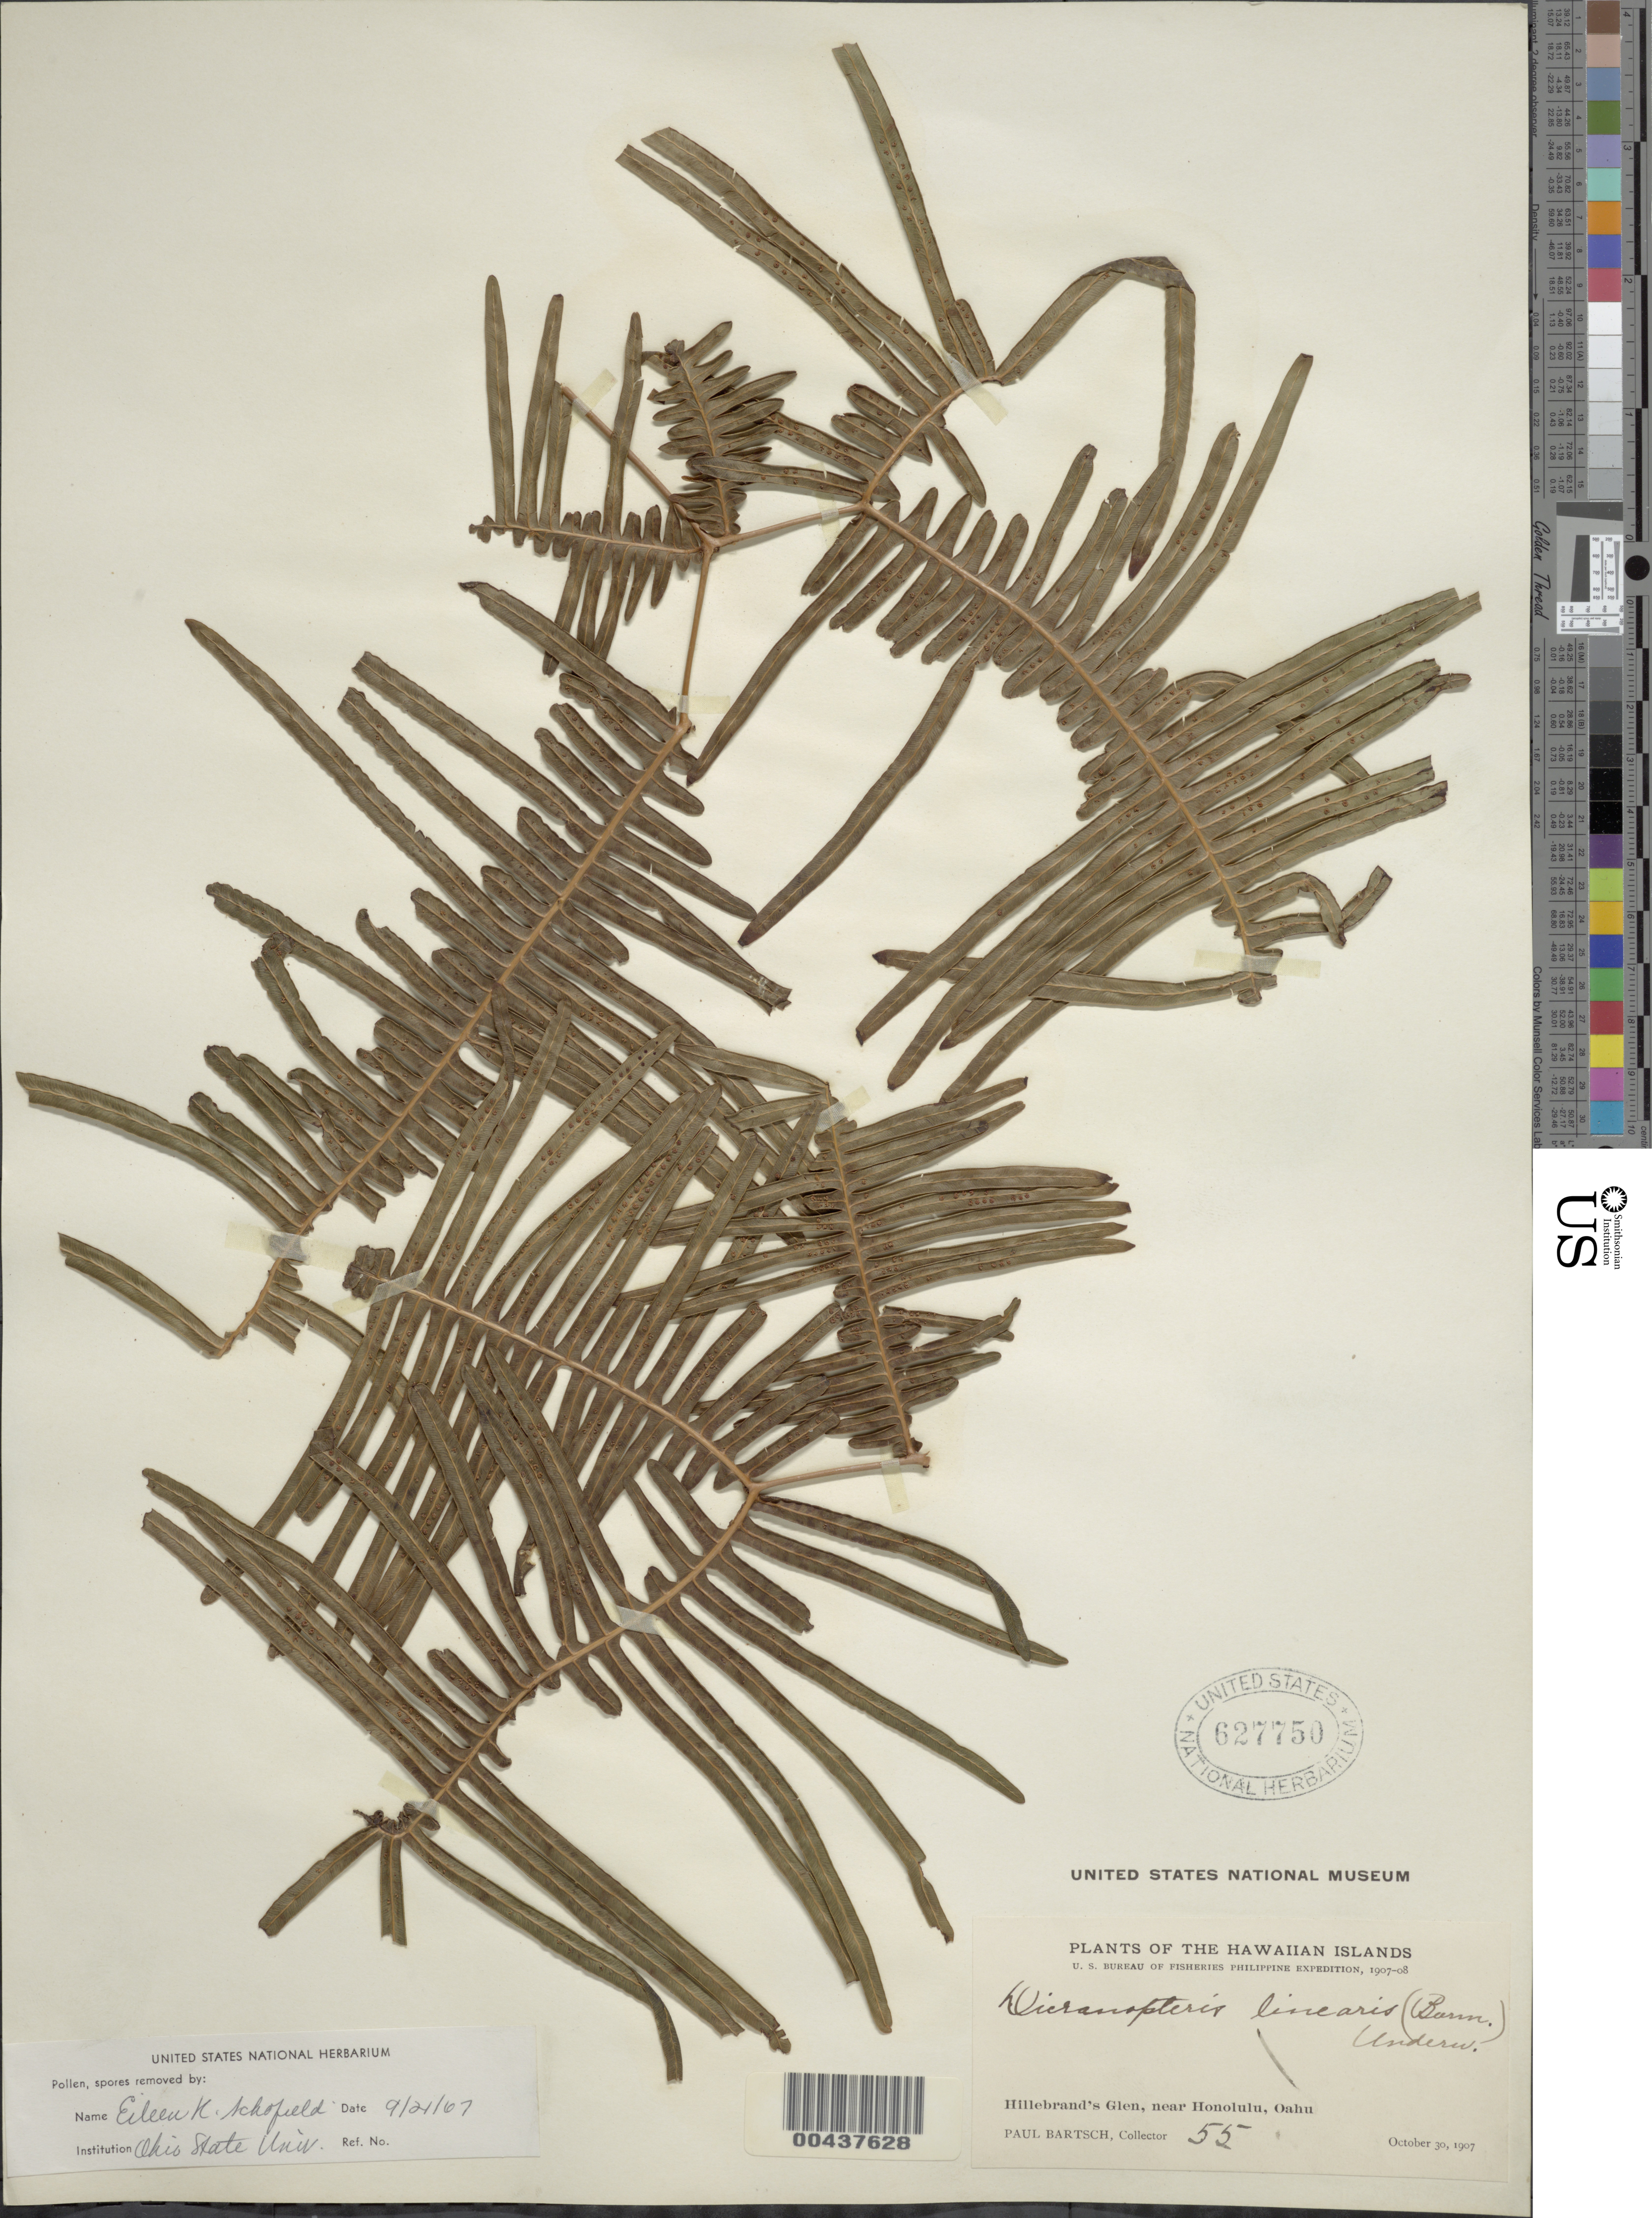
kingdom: Plantae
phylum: Tracheophyta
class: Polypodiopsida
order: Gleicheniales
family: Gleicheniaceae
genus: Dicranopteris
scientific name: Dicranopteris linearis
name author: (Burm. f.) Underw.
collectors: P. Bartsch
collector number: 55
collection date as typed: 30 Oct 1907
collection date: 1907-10-30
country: United States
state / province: Hawaii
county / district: Honolulu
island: Oahu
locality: Hillebrand's Glen, near Honolulu, Oahu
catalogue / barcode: US 627750